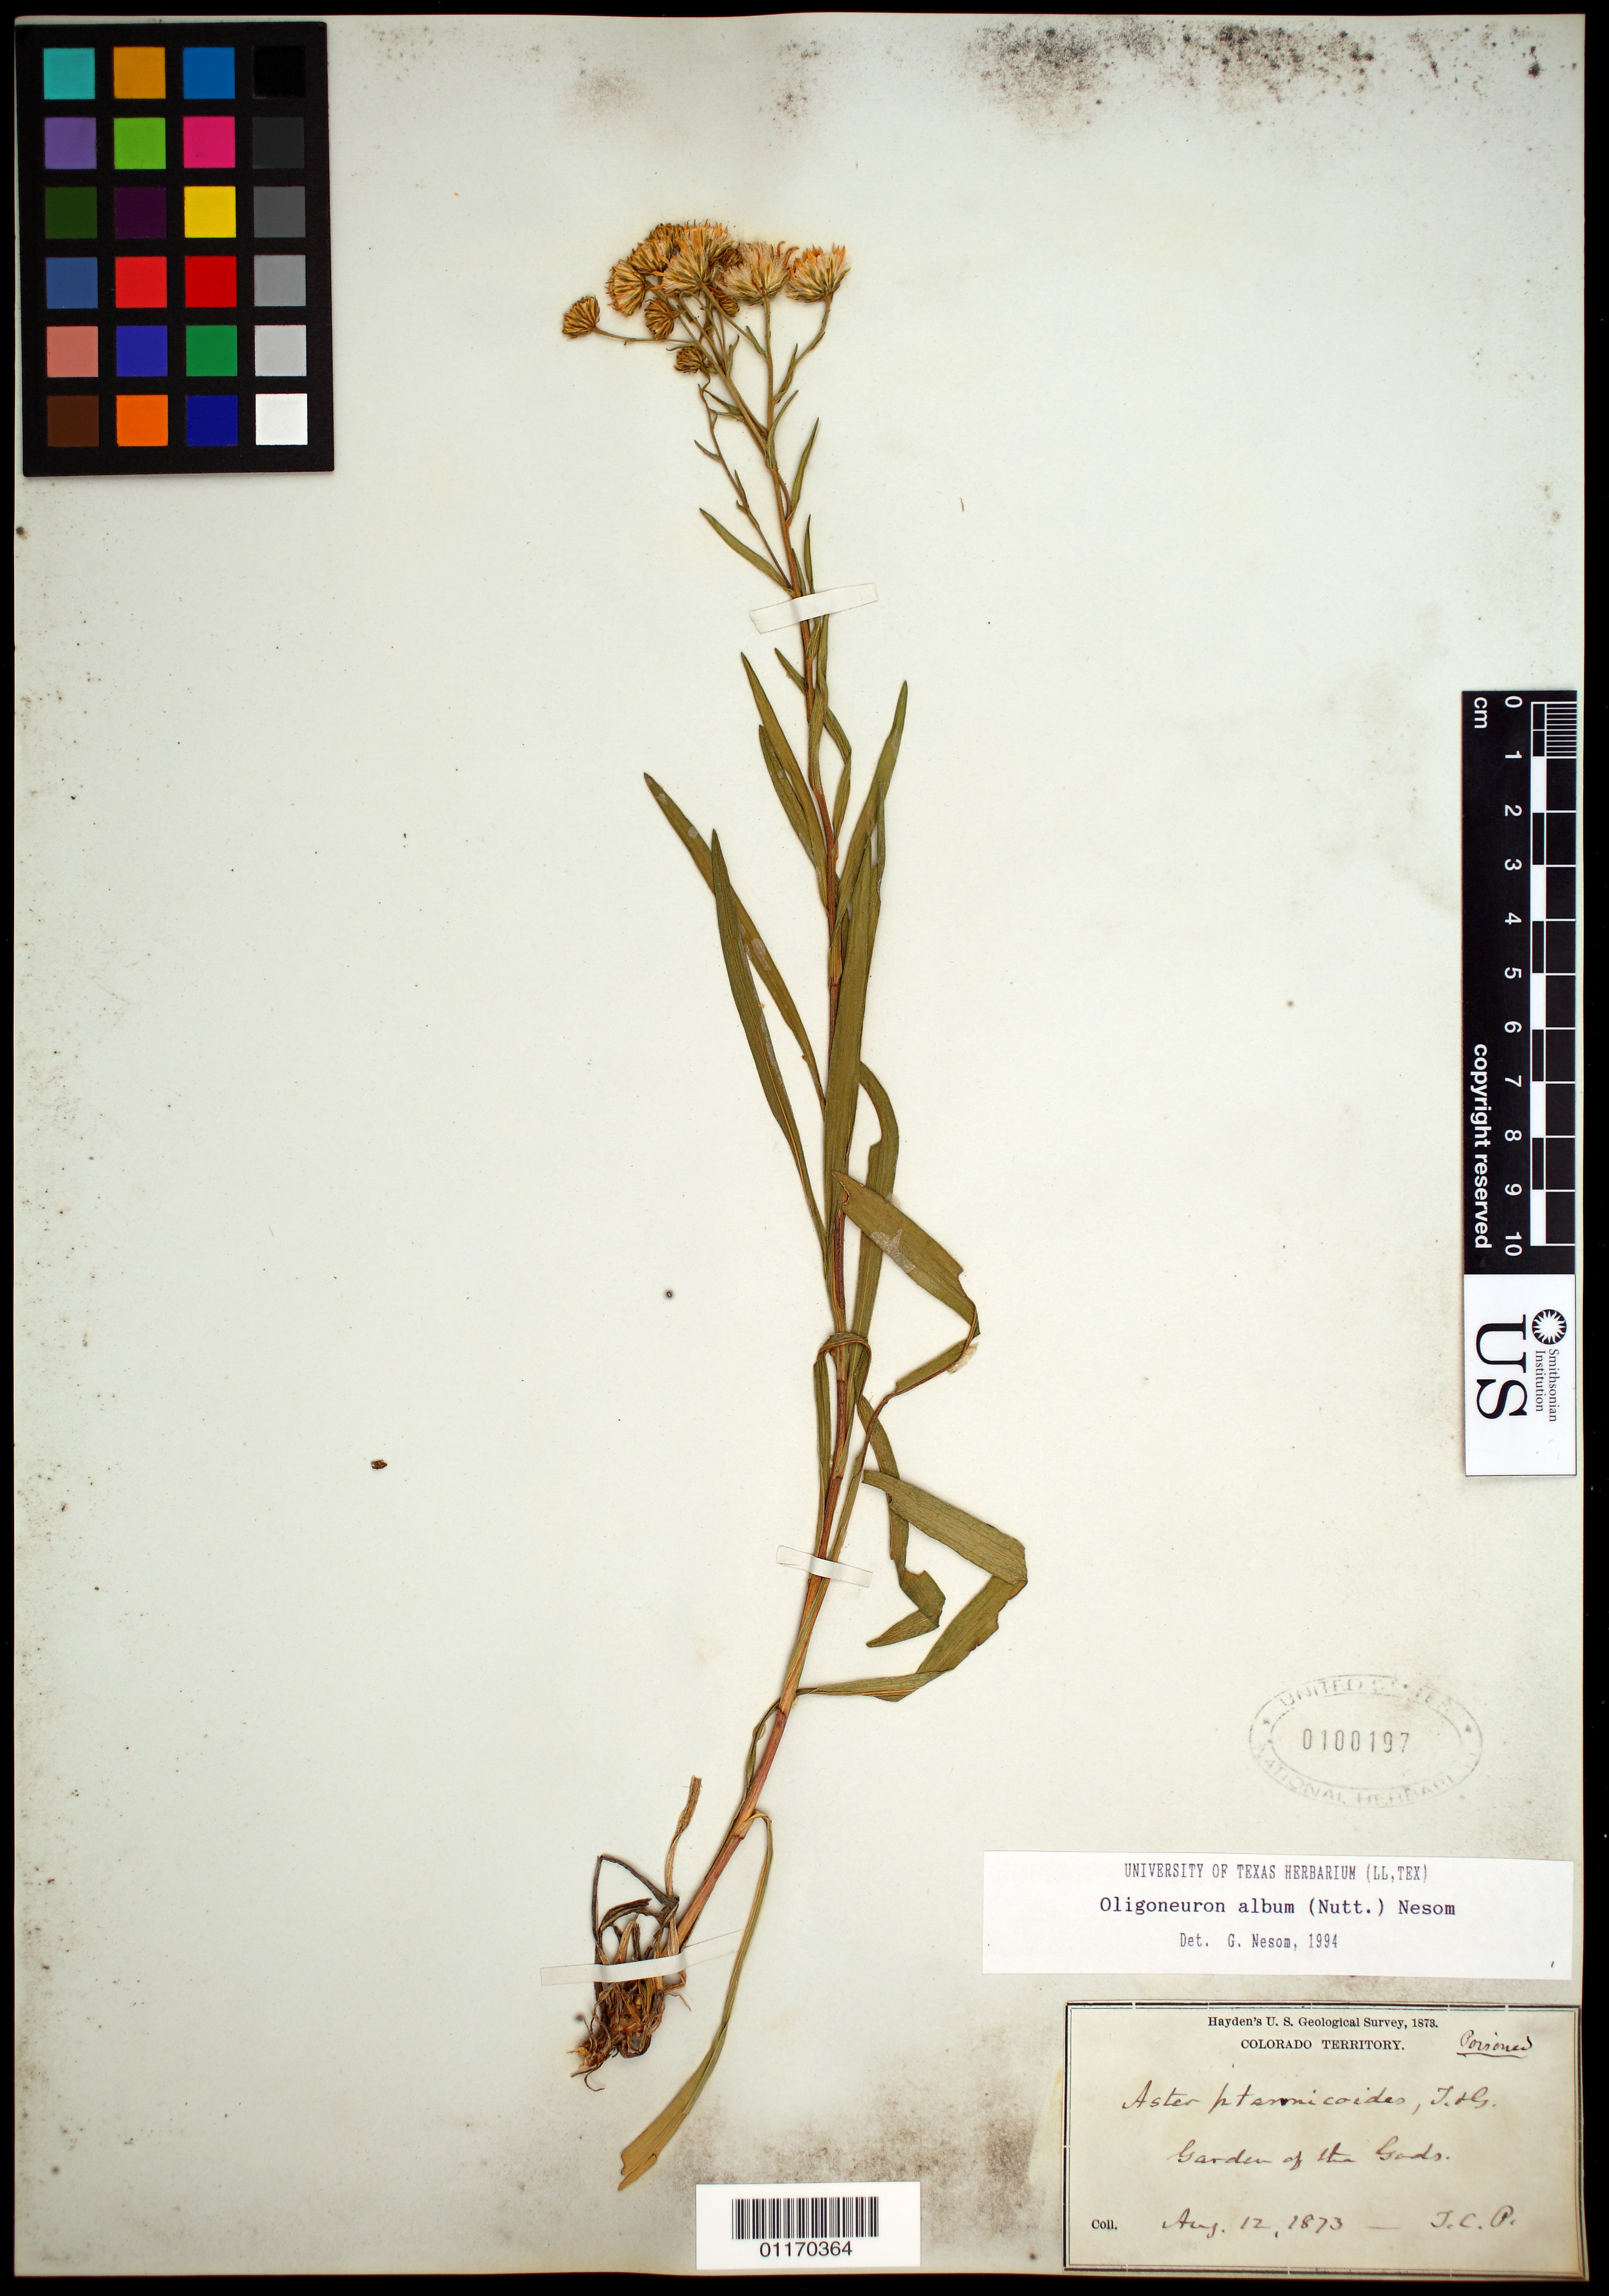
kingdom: Plantae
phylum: Tracheophyta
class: Magnoliopsida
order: Asterales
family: Asteraceae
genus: Oligoneuron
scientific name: Oligoneuron album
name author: (Nutt.) G.L. Nesom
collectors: T. C. Porter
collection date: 1873-08-12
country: United States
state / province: Colorado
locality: Garden of the Gods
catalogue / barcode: US 100197